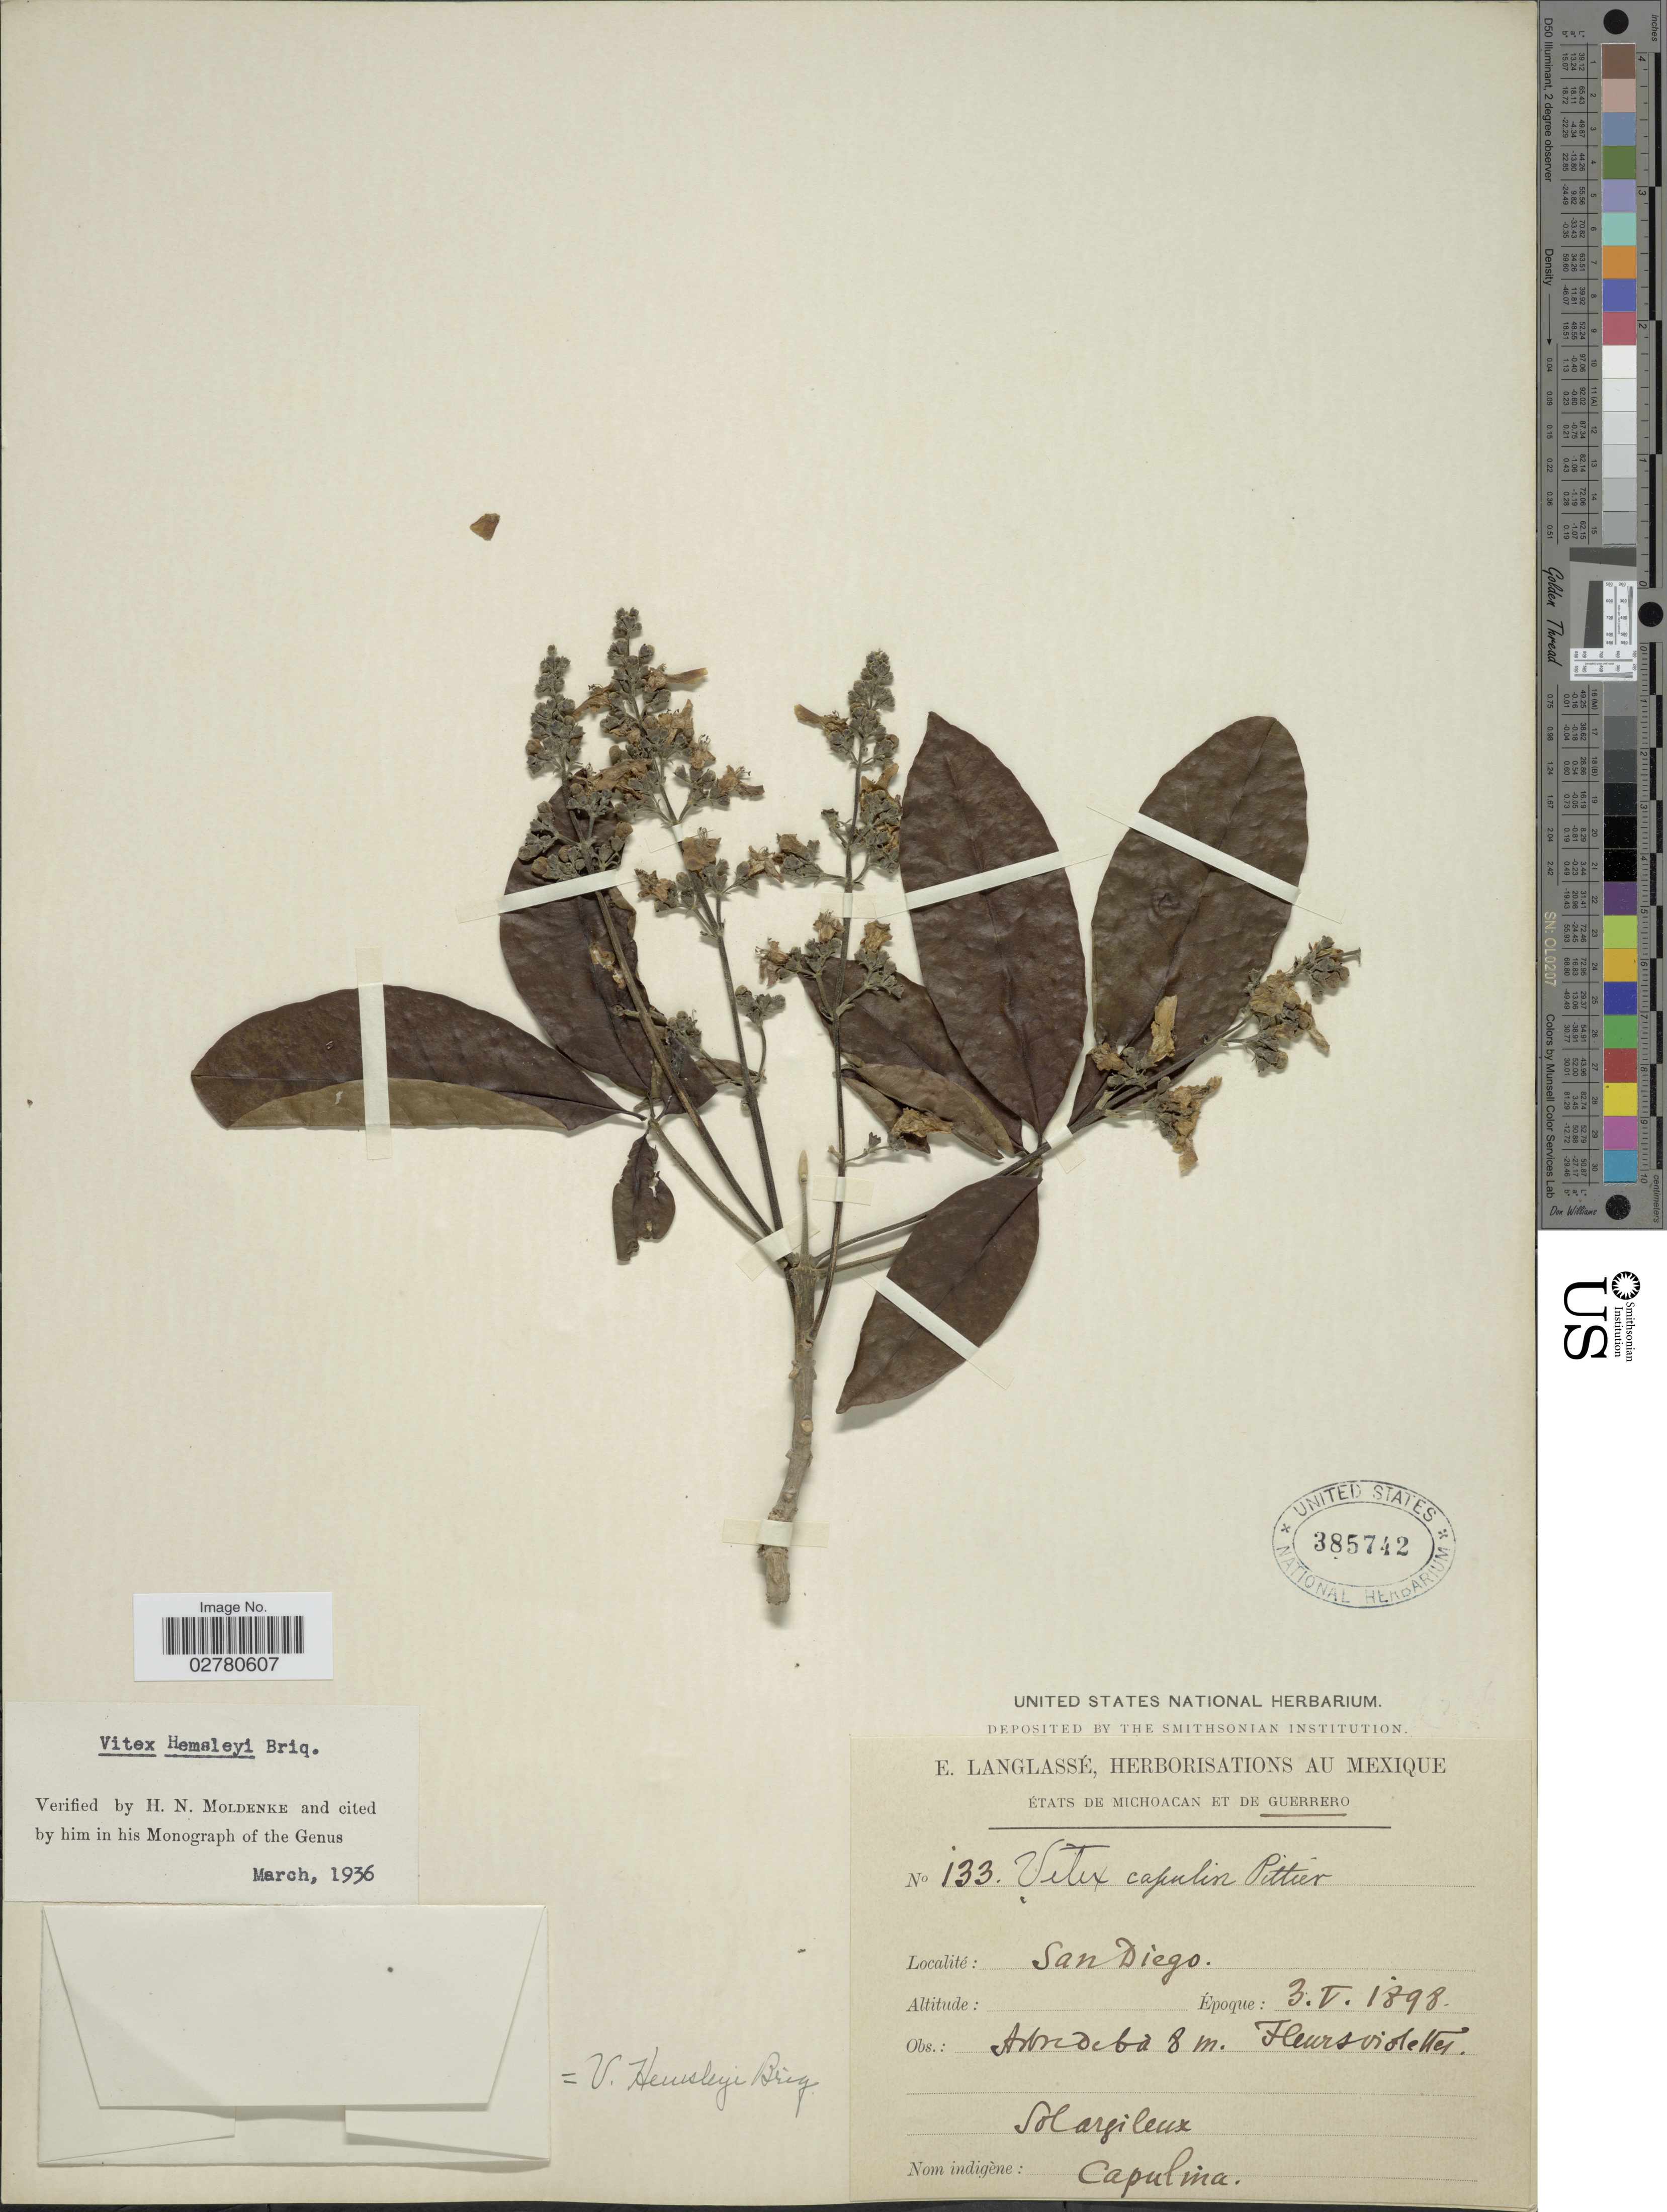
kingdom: Plantae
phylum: Tracheophyta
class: Magnoliopsida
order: Lamiales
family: Lamiaceae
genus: Vitex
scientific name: Vitex hemsleyi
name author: Briq.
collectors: E. Langlassé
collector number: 133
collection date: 1898-05-03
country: Mexico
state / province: Guerrero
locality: San Diego.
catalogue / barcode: US 385742